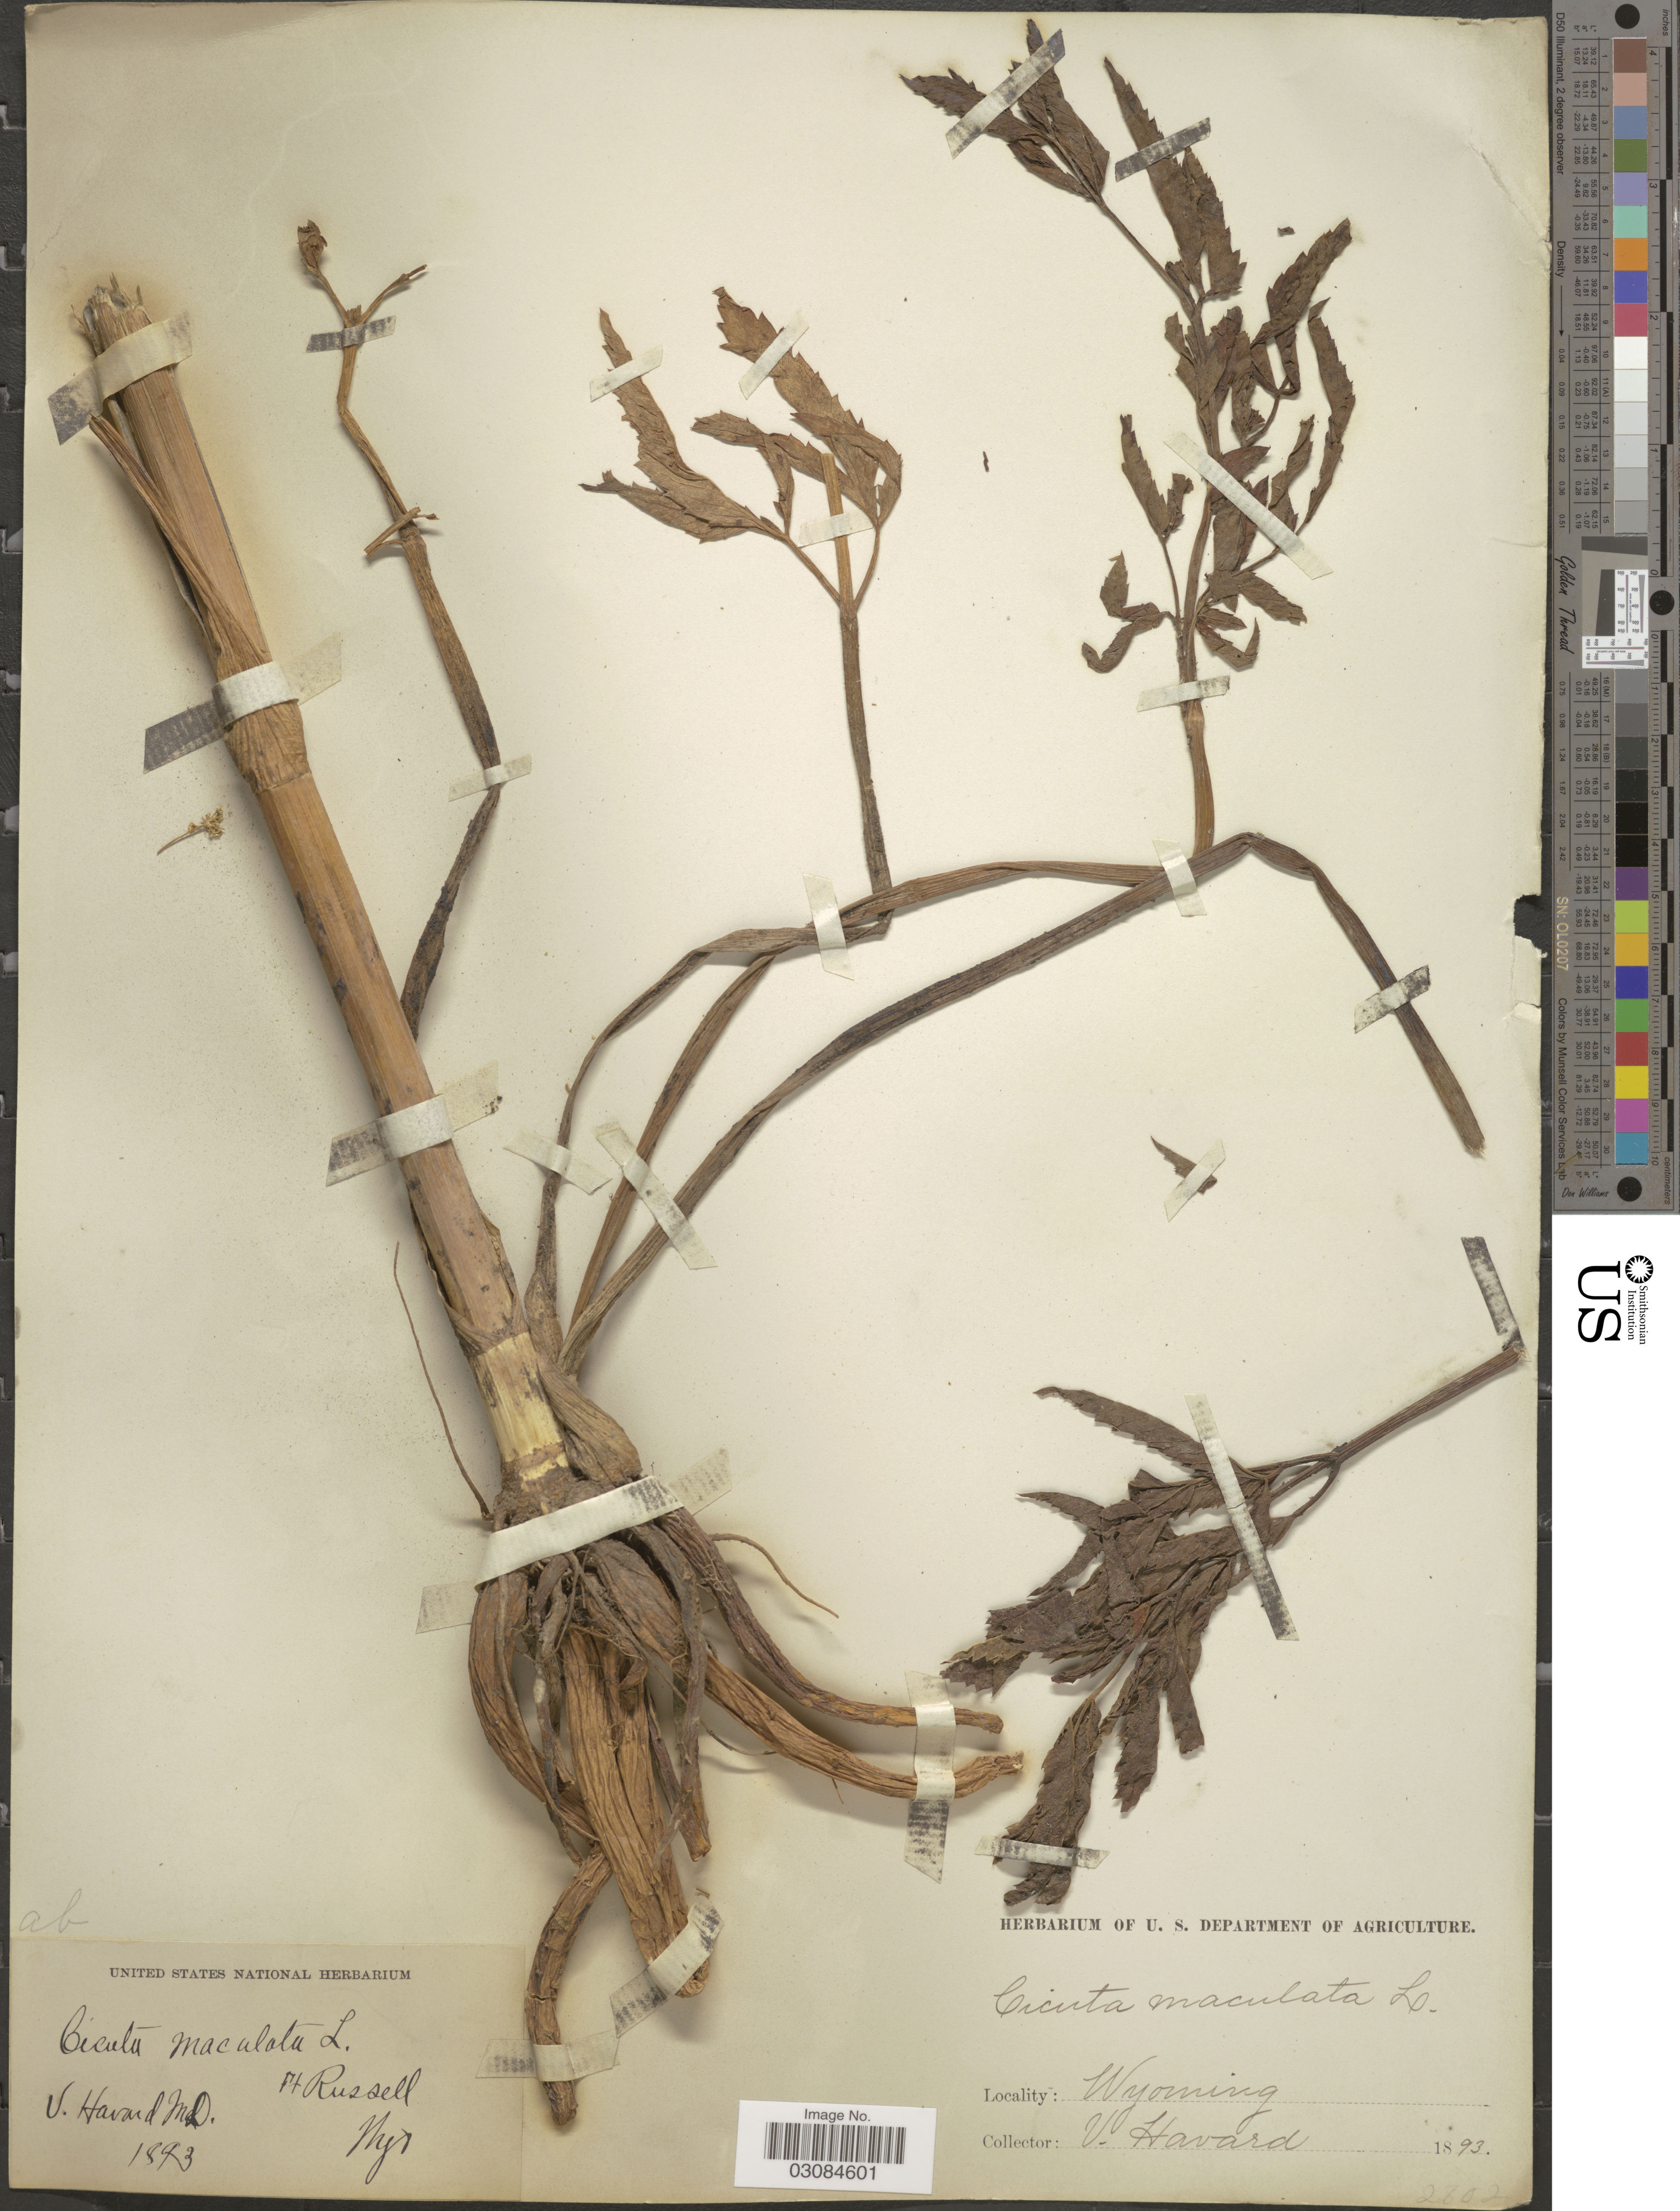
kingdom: Plantae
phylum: Tracheophyta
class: Magnoliopsida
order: Apiales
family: Apiaceae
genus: Cicuta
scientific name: Cicuta occidentalis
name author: Greene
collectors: V. Havard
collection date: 1893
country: United States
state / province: Wyoming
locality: Ft Russell. Wy.